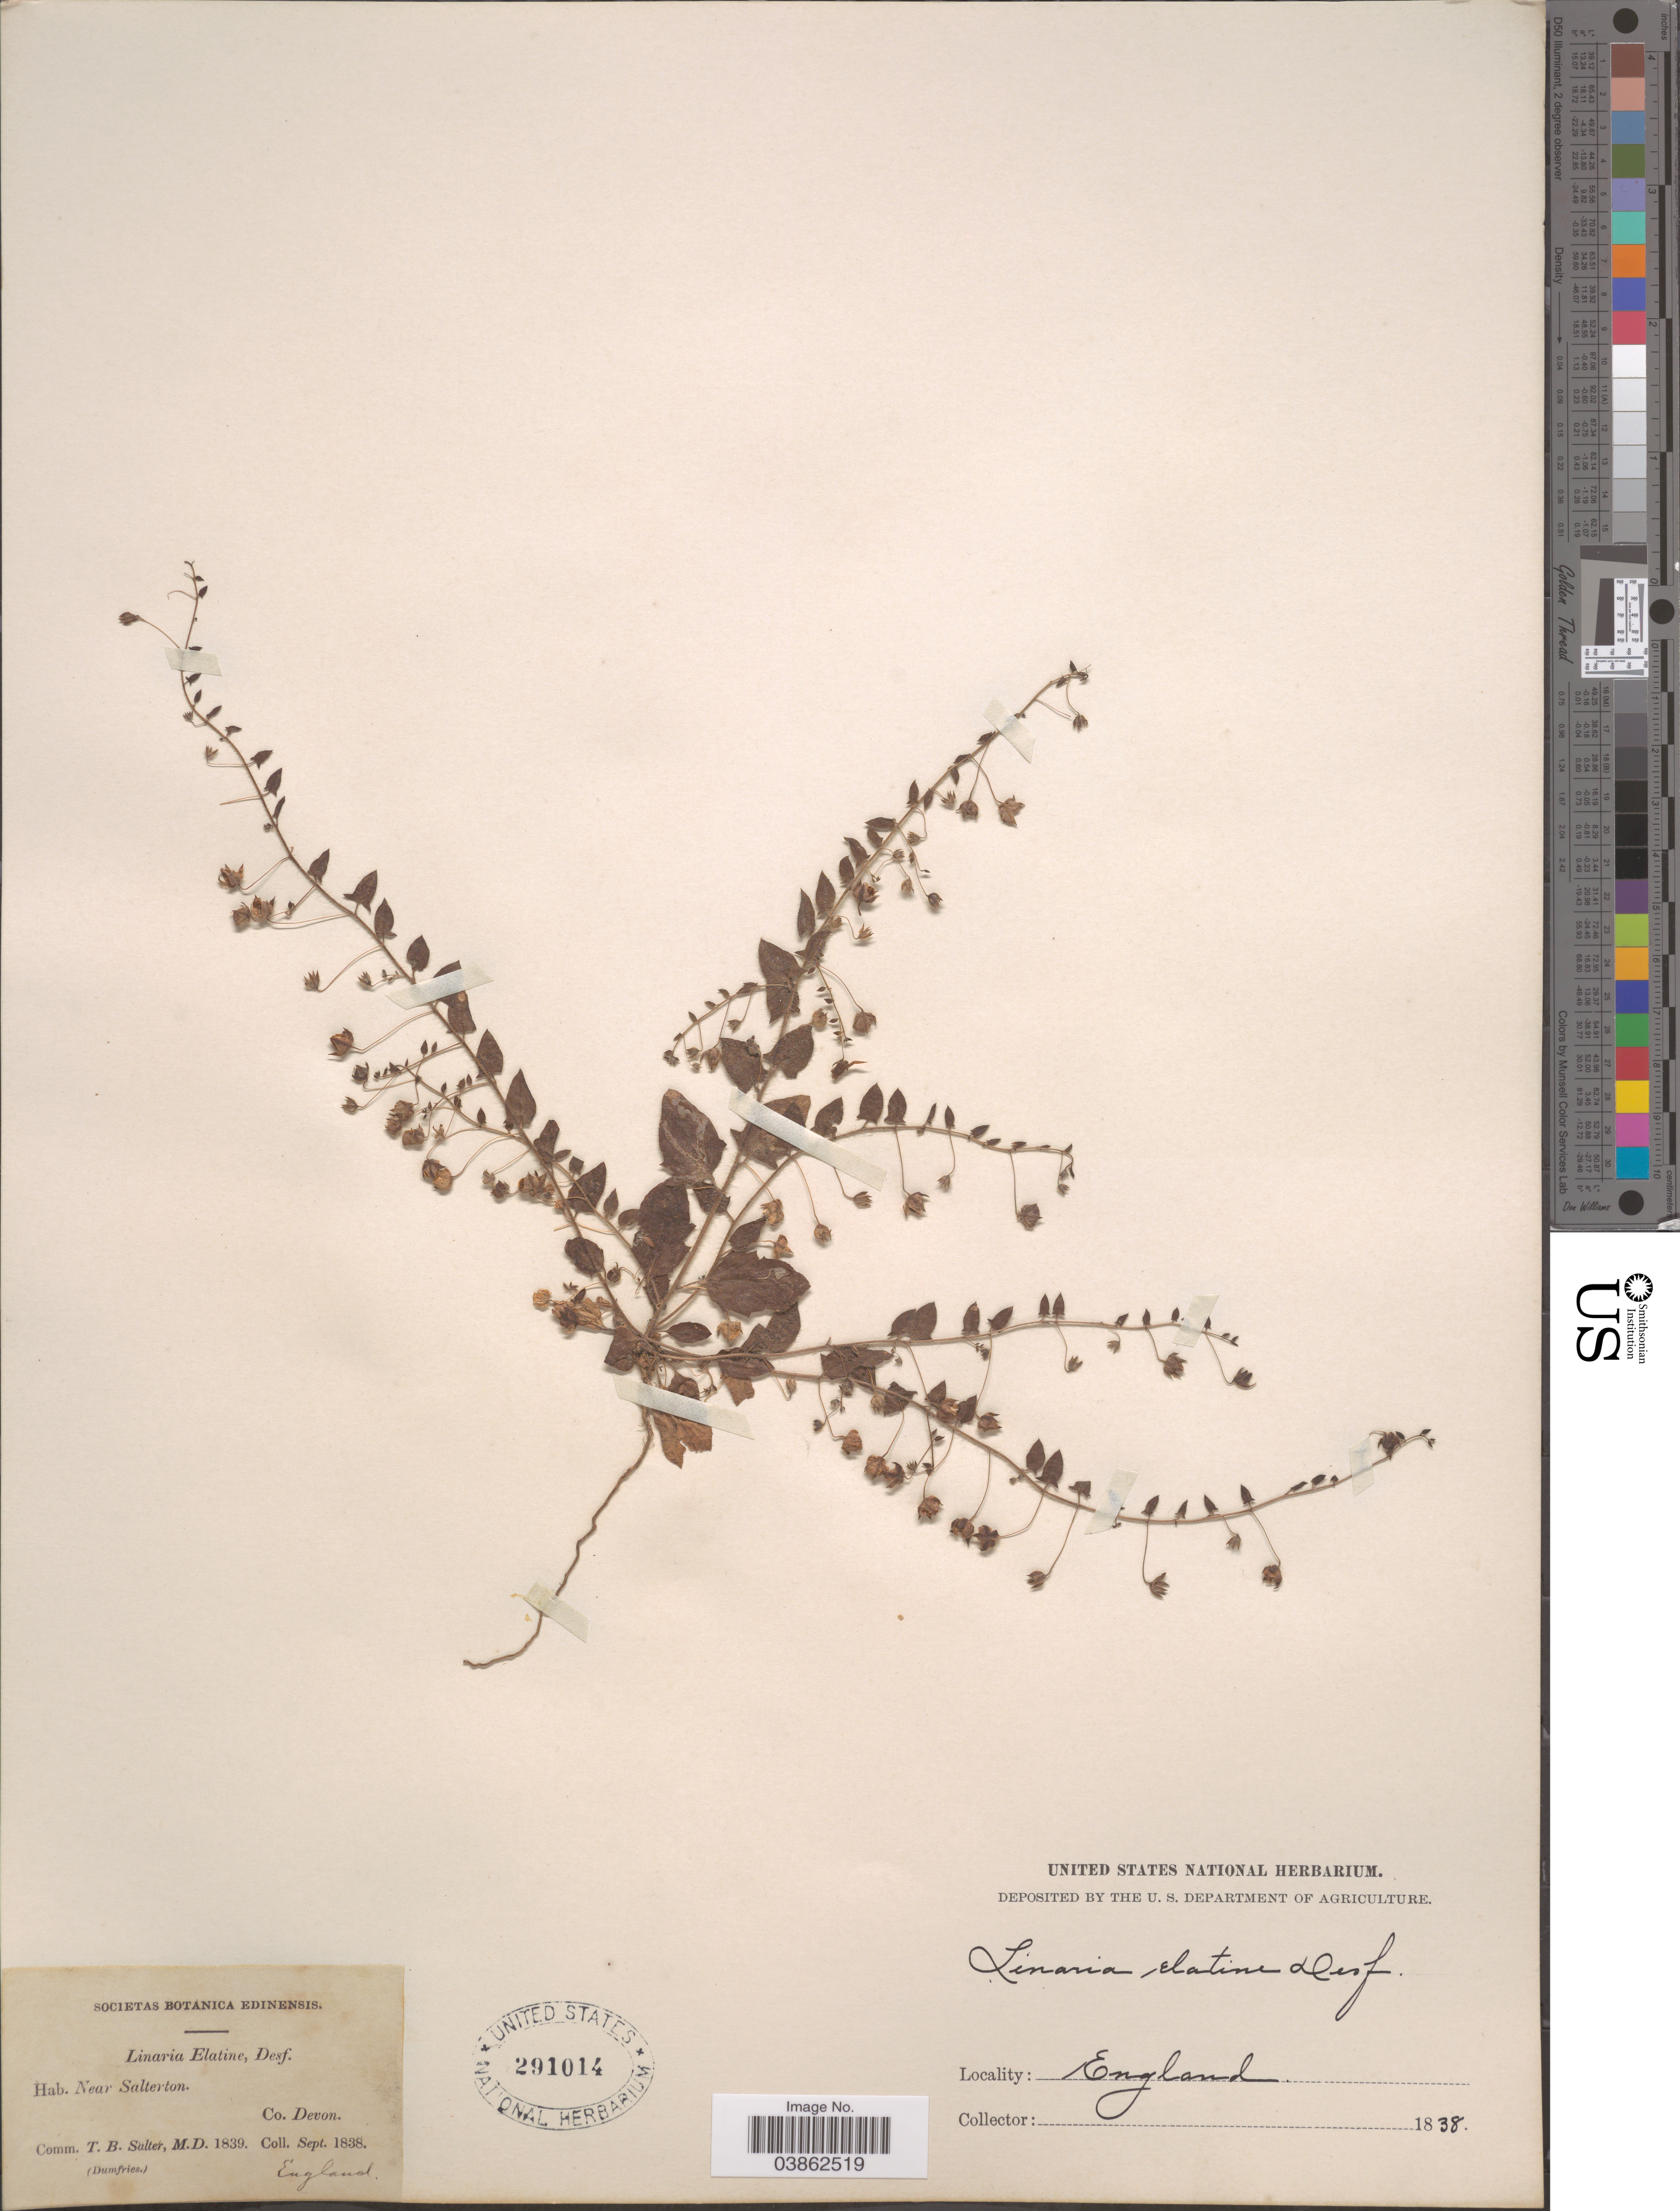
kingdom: Plantae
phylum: Tracheophyta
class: Magnoliopsida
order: Lamiales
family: Plantaginaceae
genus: Elatinoides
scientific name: Elatinoides elatine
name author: (L.) Wettst.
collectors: T. Salter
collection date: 1838-09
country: United Kingdom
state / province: England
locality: Near Salterton. Co. Devon.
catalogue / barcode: US 291014